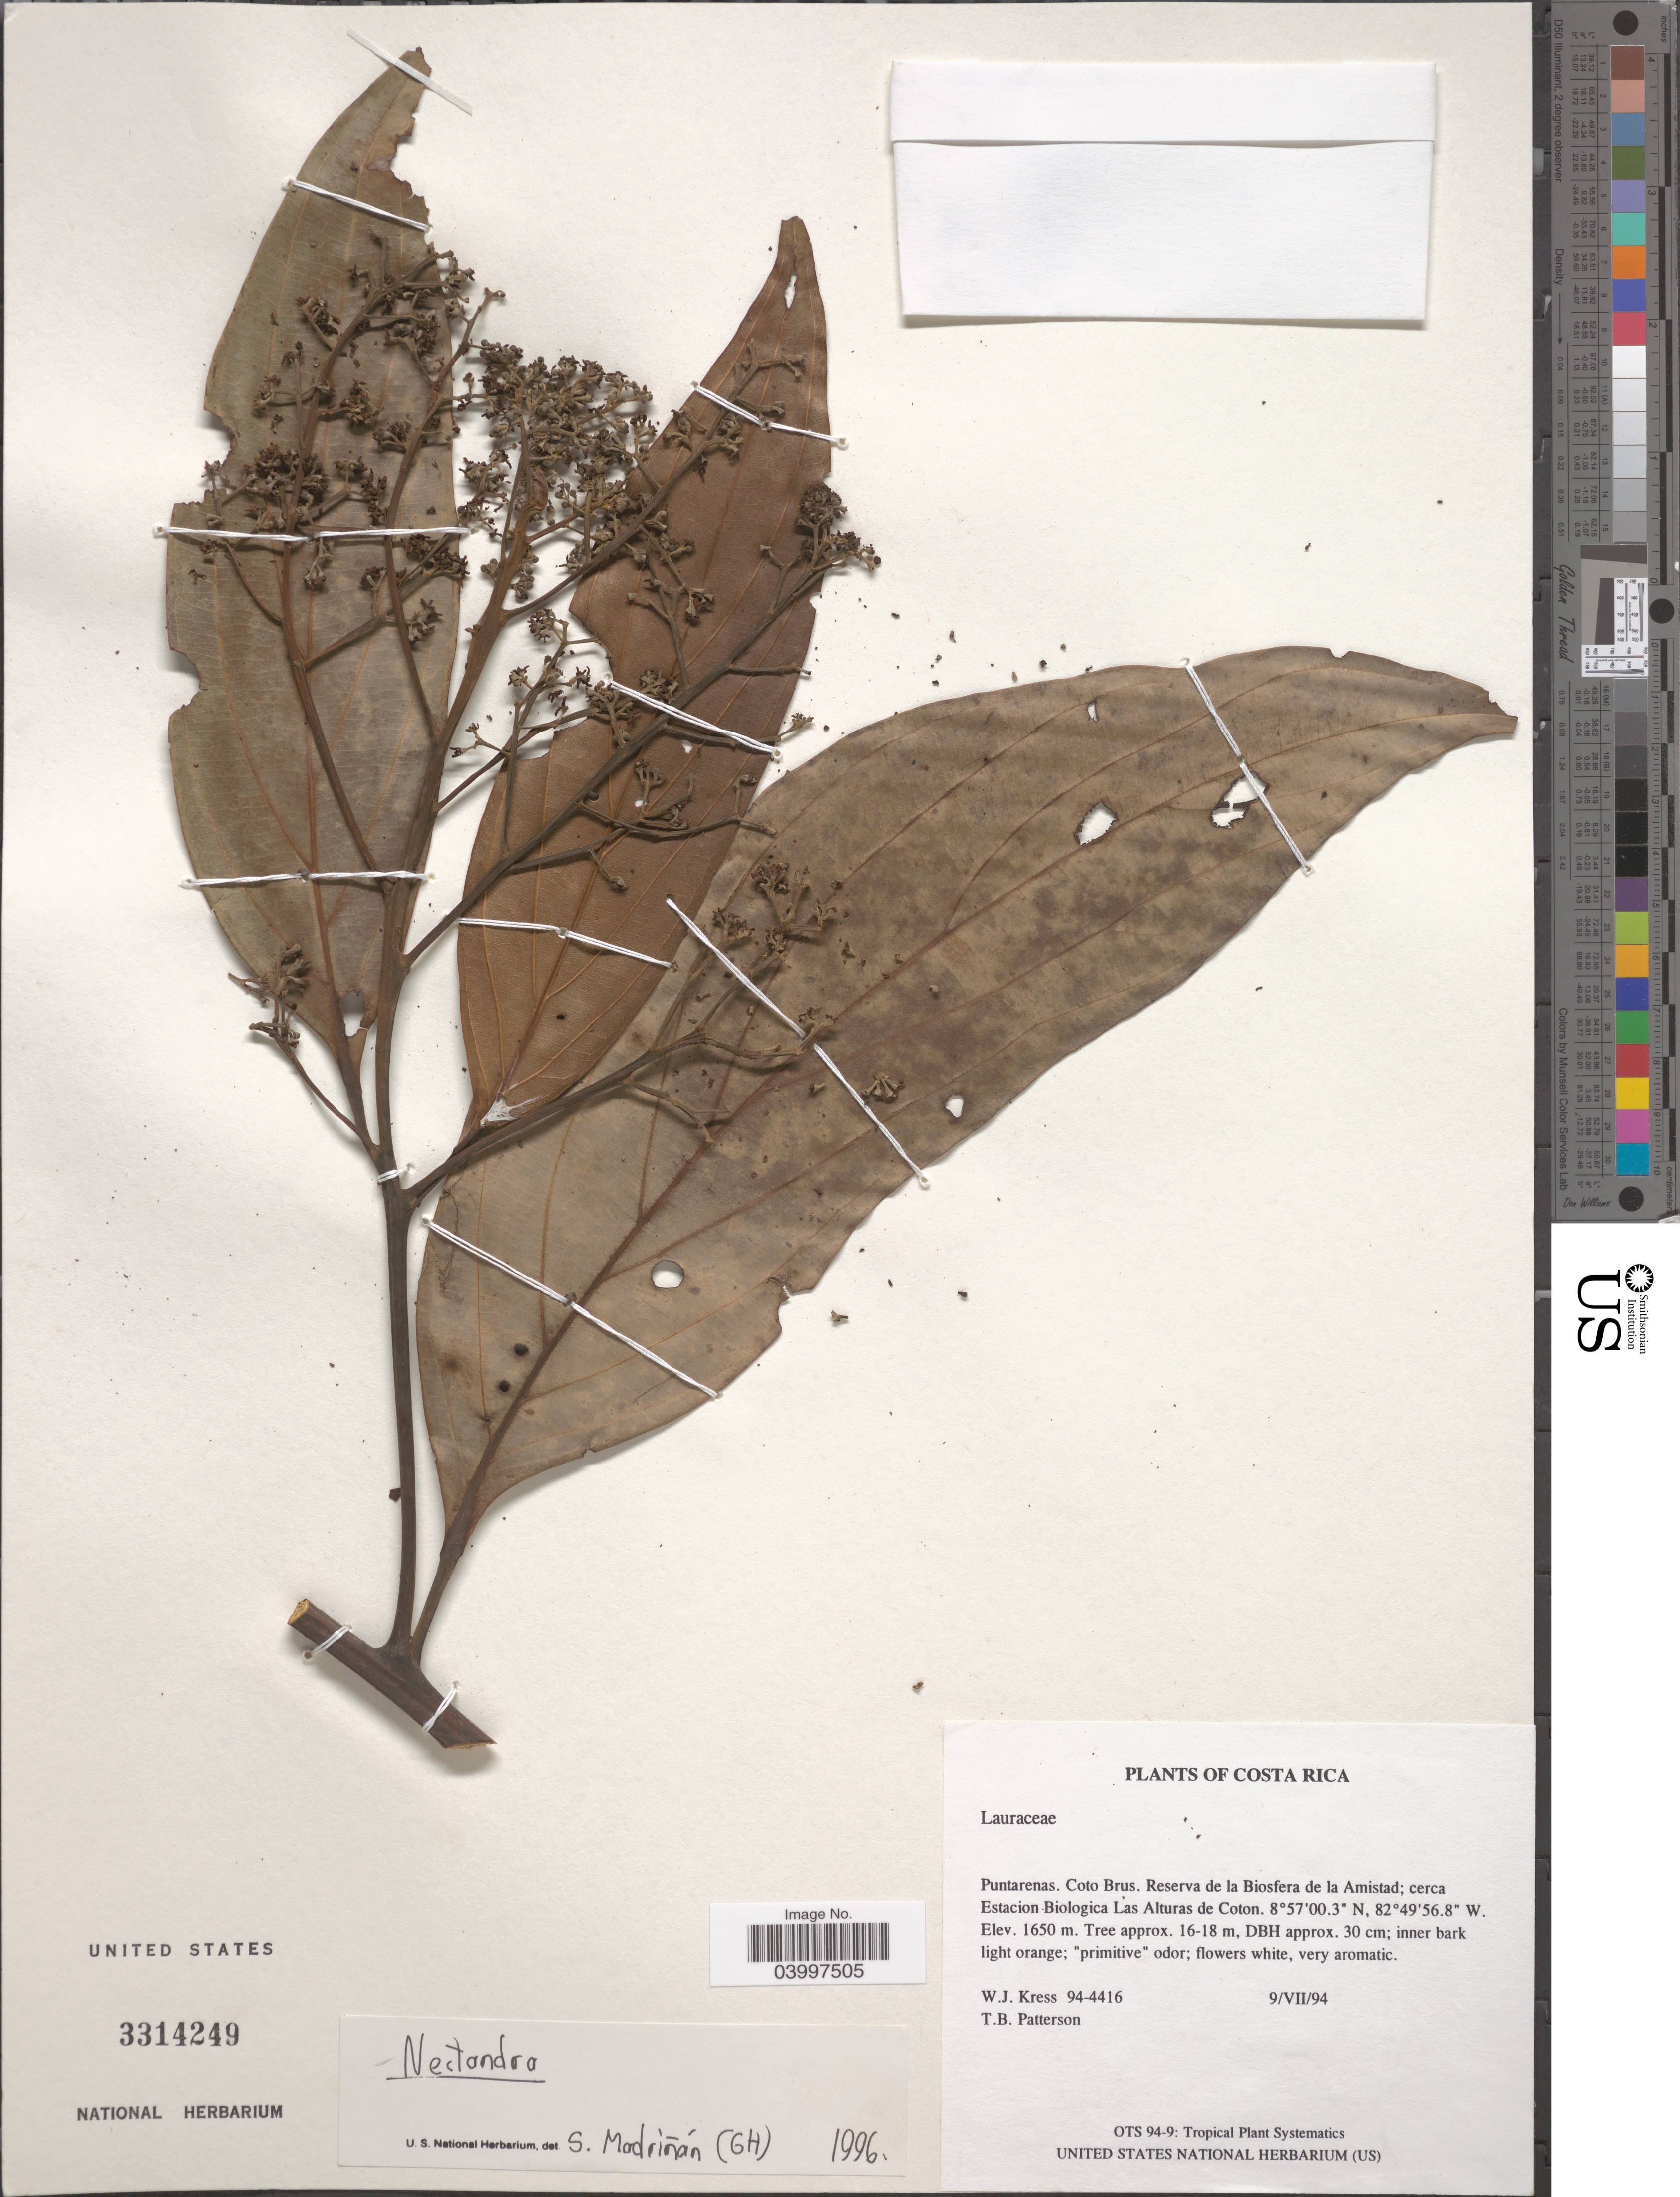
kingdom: Plantae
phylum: Tracheophyta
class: Magnoliopsida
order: Laurales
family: Lauraceae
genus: Nectandra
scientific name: Nectandra sp.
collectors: W. J. Kress & T. B. Patterson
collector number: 94-4416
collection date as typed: Transcribed d/m/y: 9/7/94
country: Costa Rica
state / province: Puntarenas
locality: Coto Brus. Reserva de la Biosfera de la Amistad; cerca Estacion Biologica Las Alturas de Coton.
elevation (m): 1650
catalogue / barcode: US 3314249